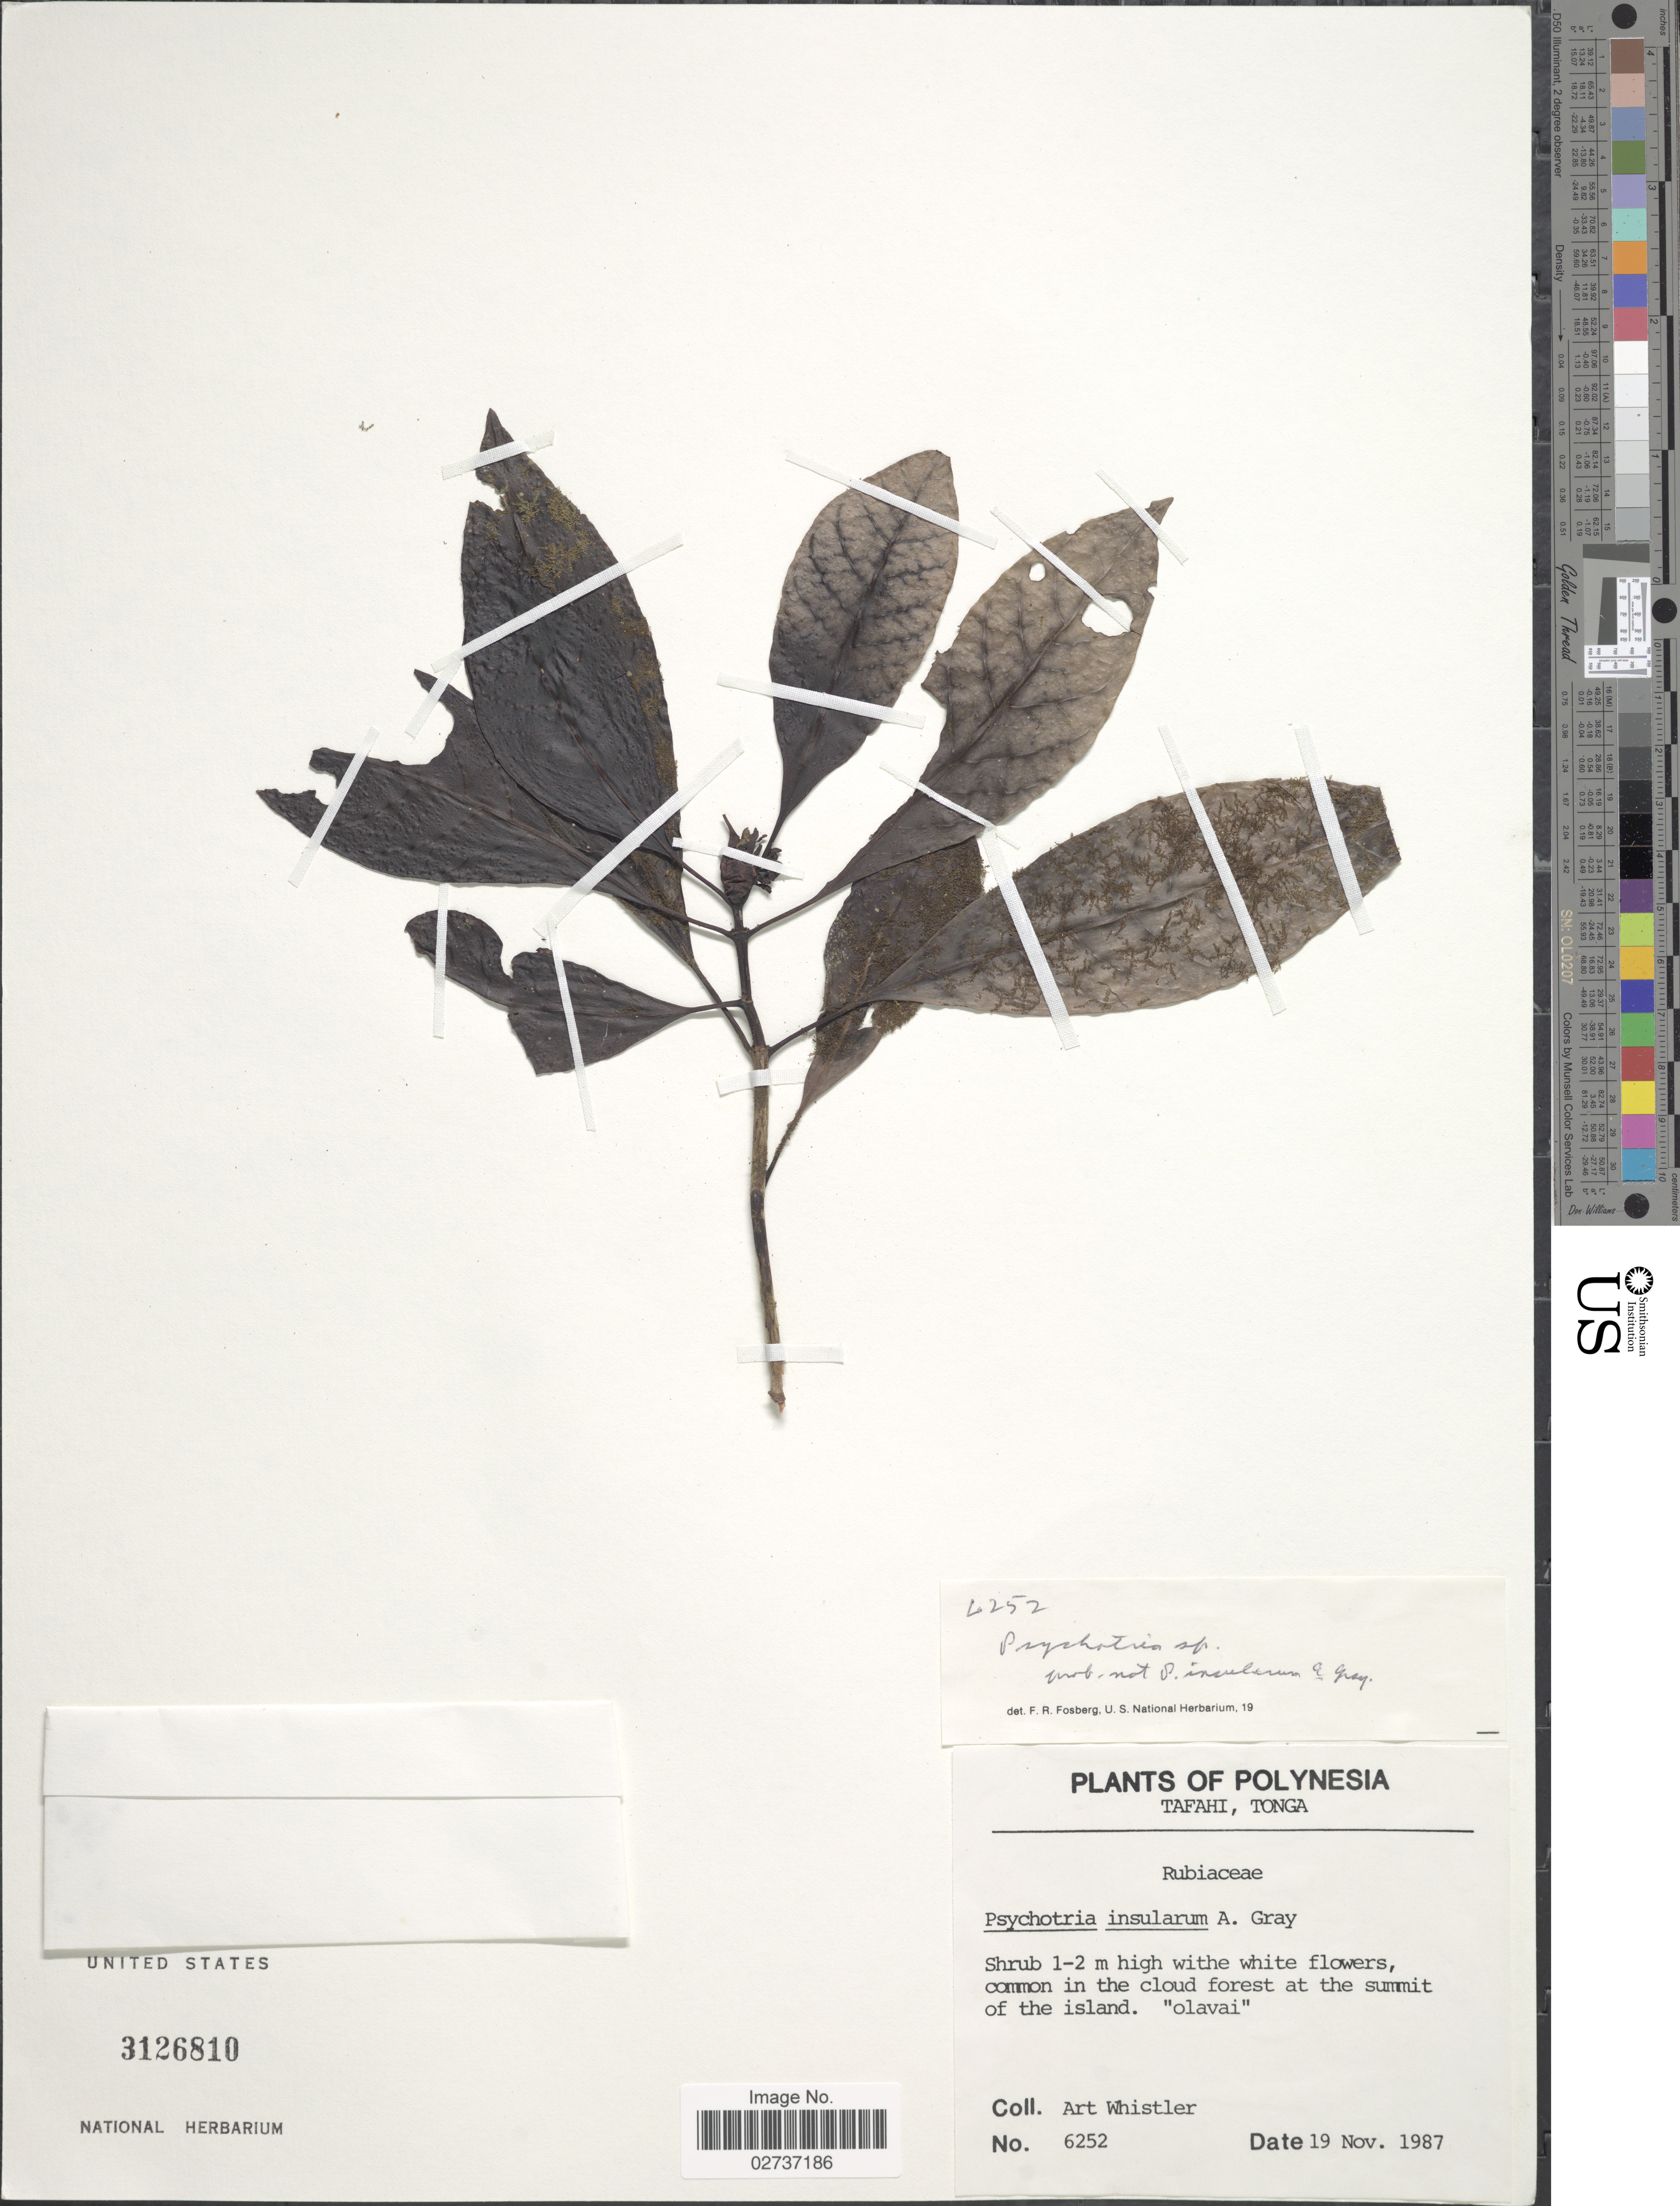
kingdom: Plantae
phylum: Tracheophyta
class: Magnoliopsida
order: Gentianales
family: Rubiaceae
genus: Psychotria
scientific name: Psychotria sp.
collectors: A. Whistler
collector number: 6252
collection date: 1987-11-19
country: Tonga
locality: Polynesia, Tafahi, common in the cloud forest at the summit of the island.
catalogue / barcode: US 3126810